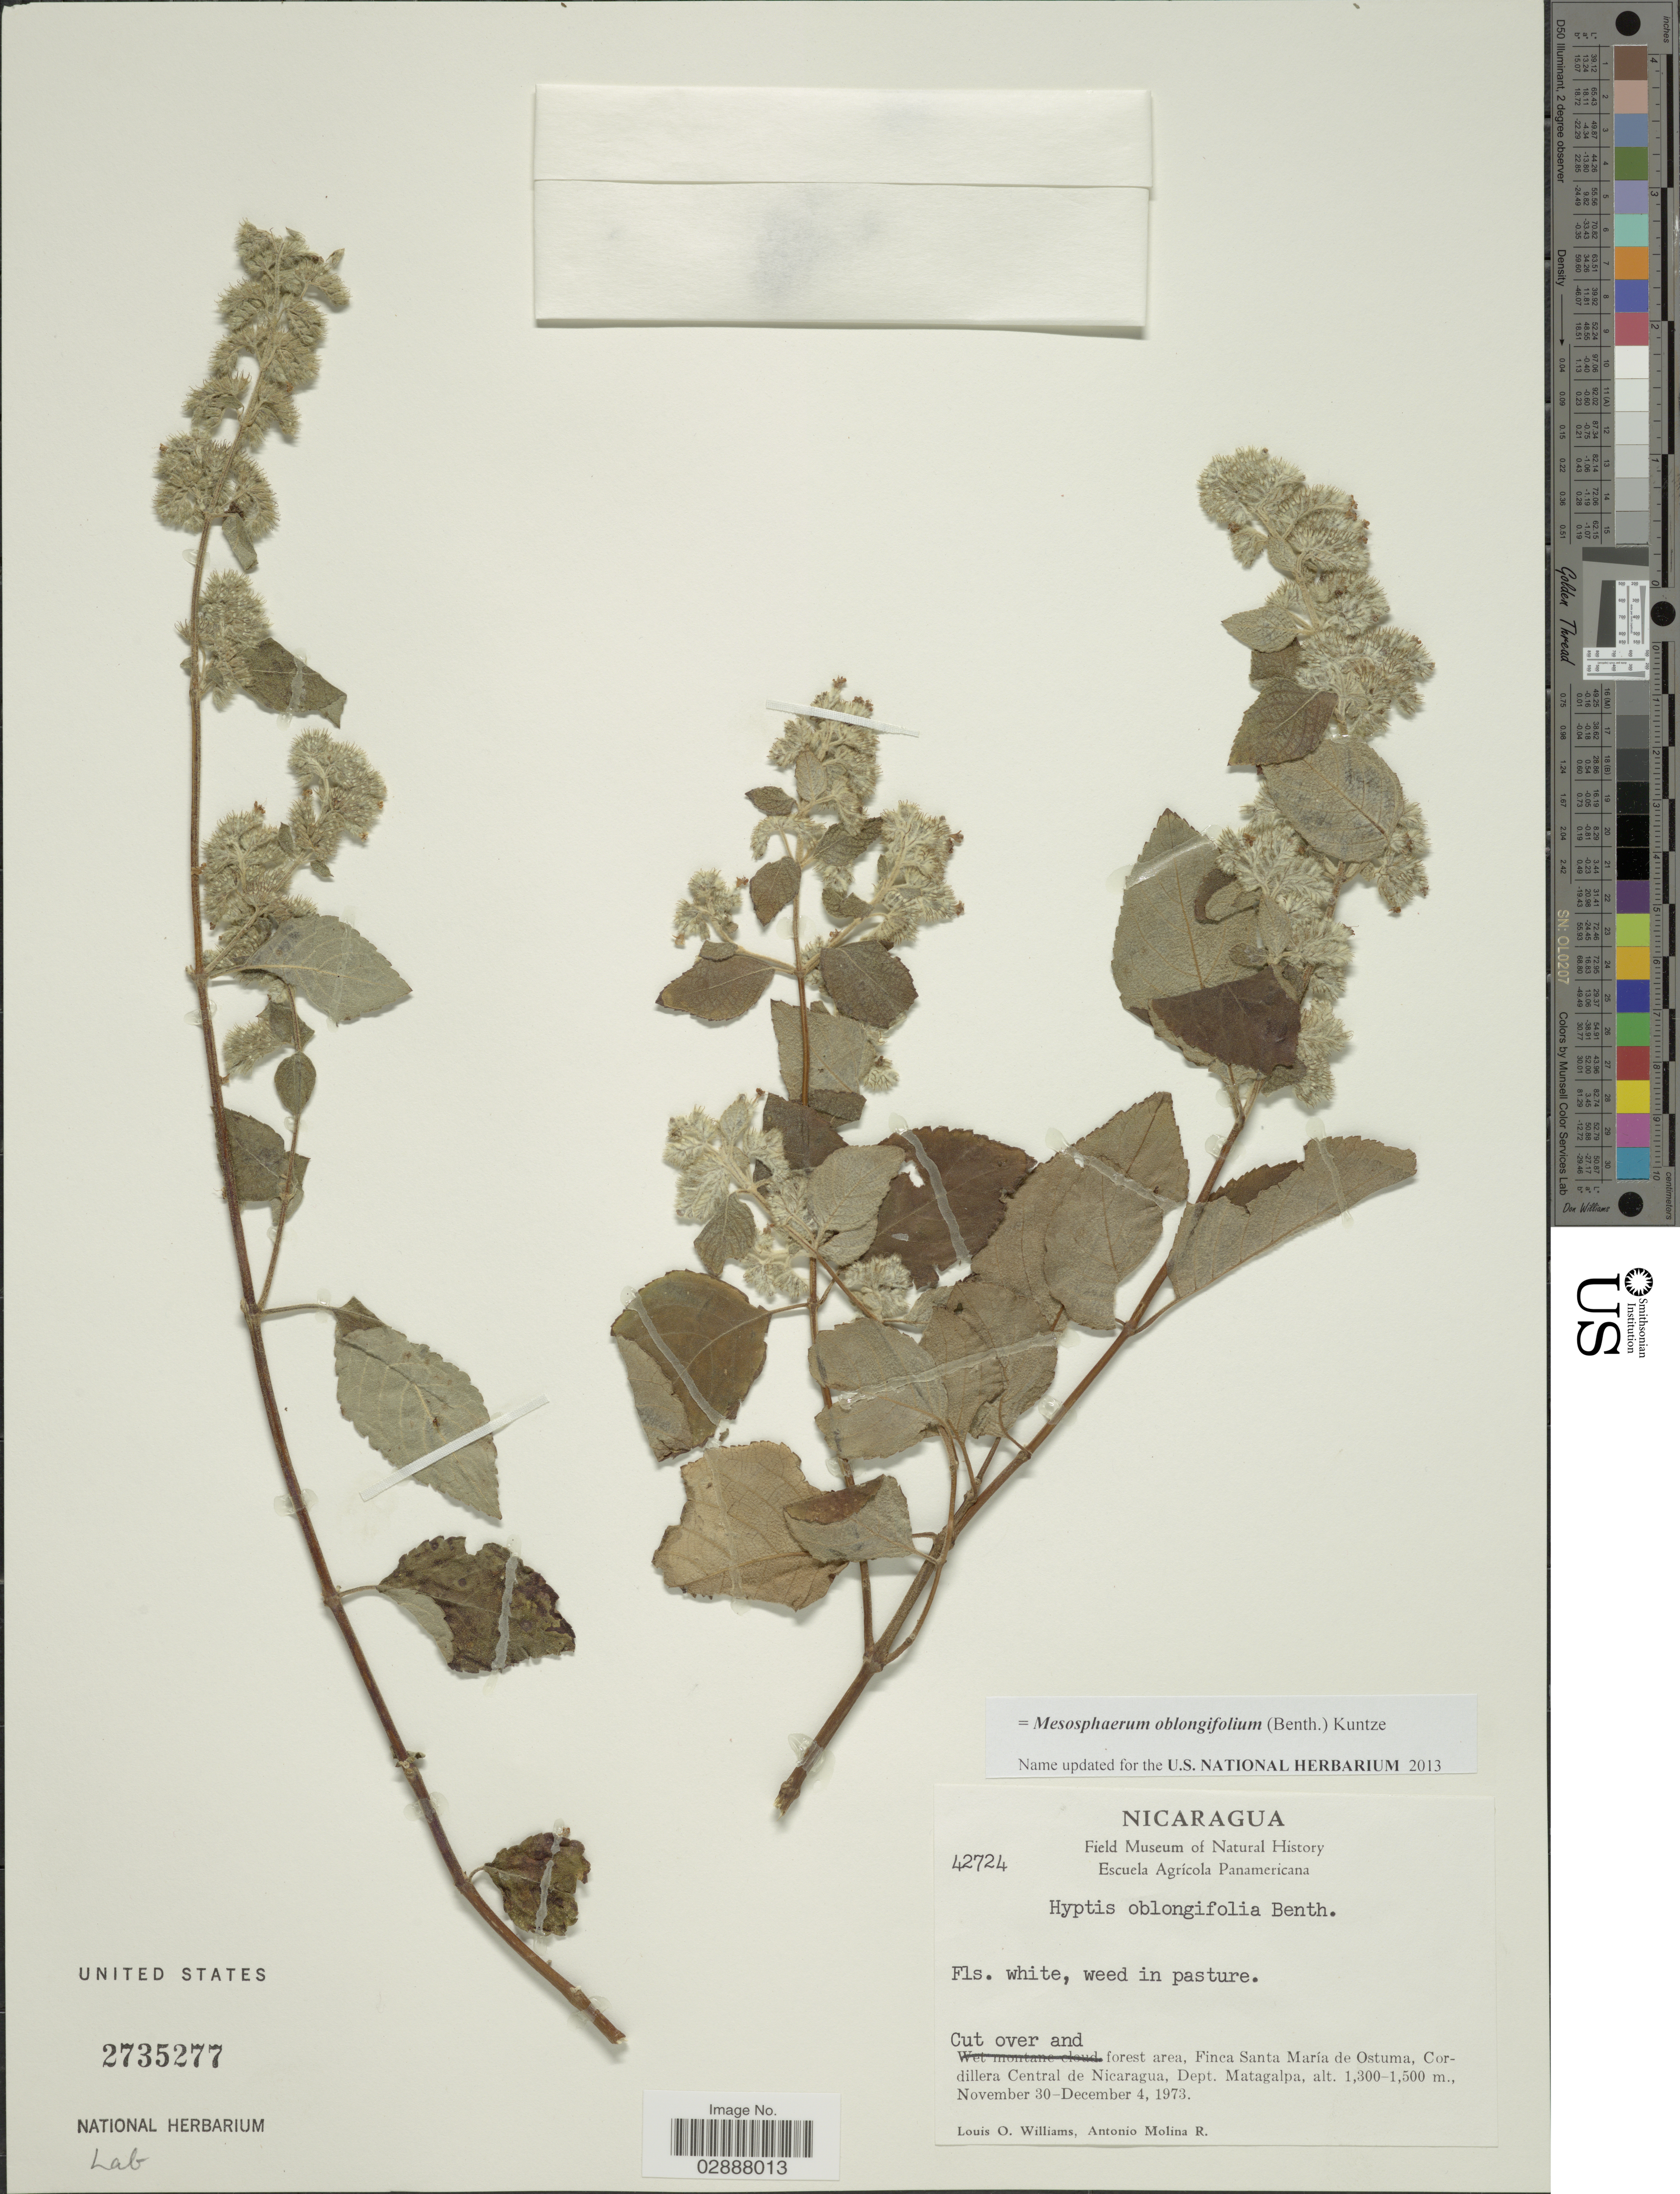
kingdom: Plantae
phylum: Tracheophyta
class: Magnoliopsida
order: Lamiales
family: Lamiaceae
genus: Mesosphaerum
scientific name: Mesosphaerum oblongifolium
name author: (Benth.) Kuntze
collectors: L. O. Williams & A. Molina R.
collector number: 42724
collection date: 1973-11-30/1973-12-04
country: Nicaragua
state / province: Matagalpa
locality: Finca Santa María de Ostuma, Cordillera Central de Nicaragua, Dept. Matagalpa.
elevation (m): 1300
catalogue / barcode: US 2735277